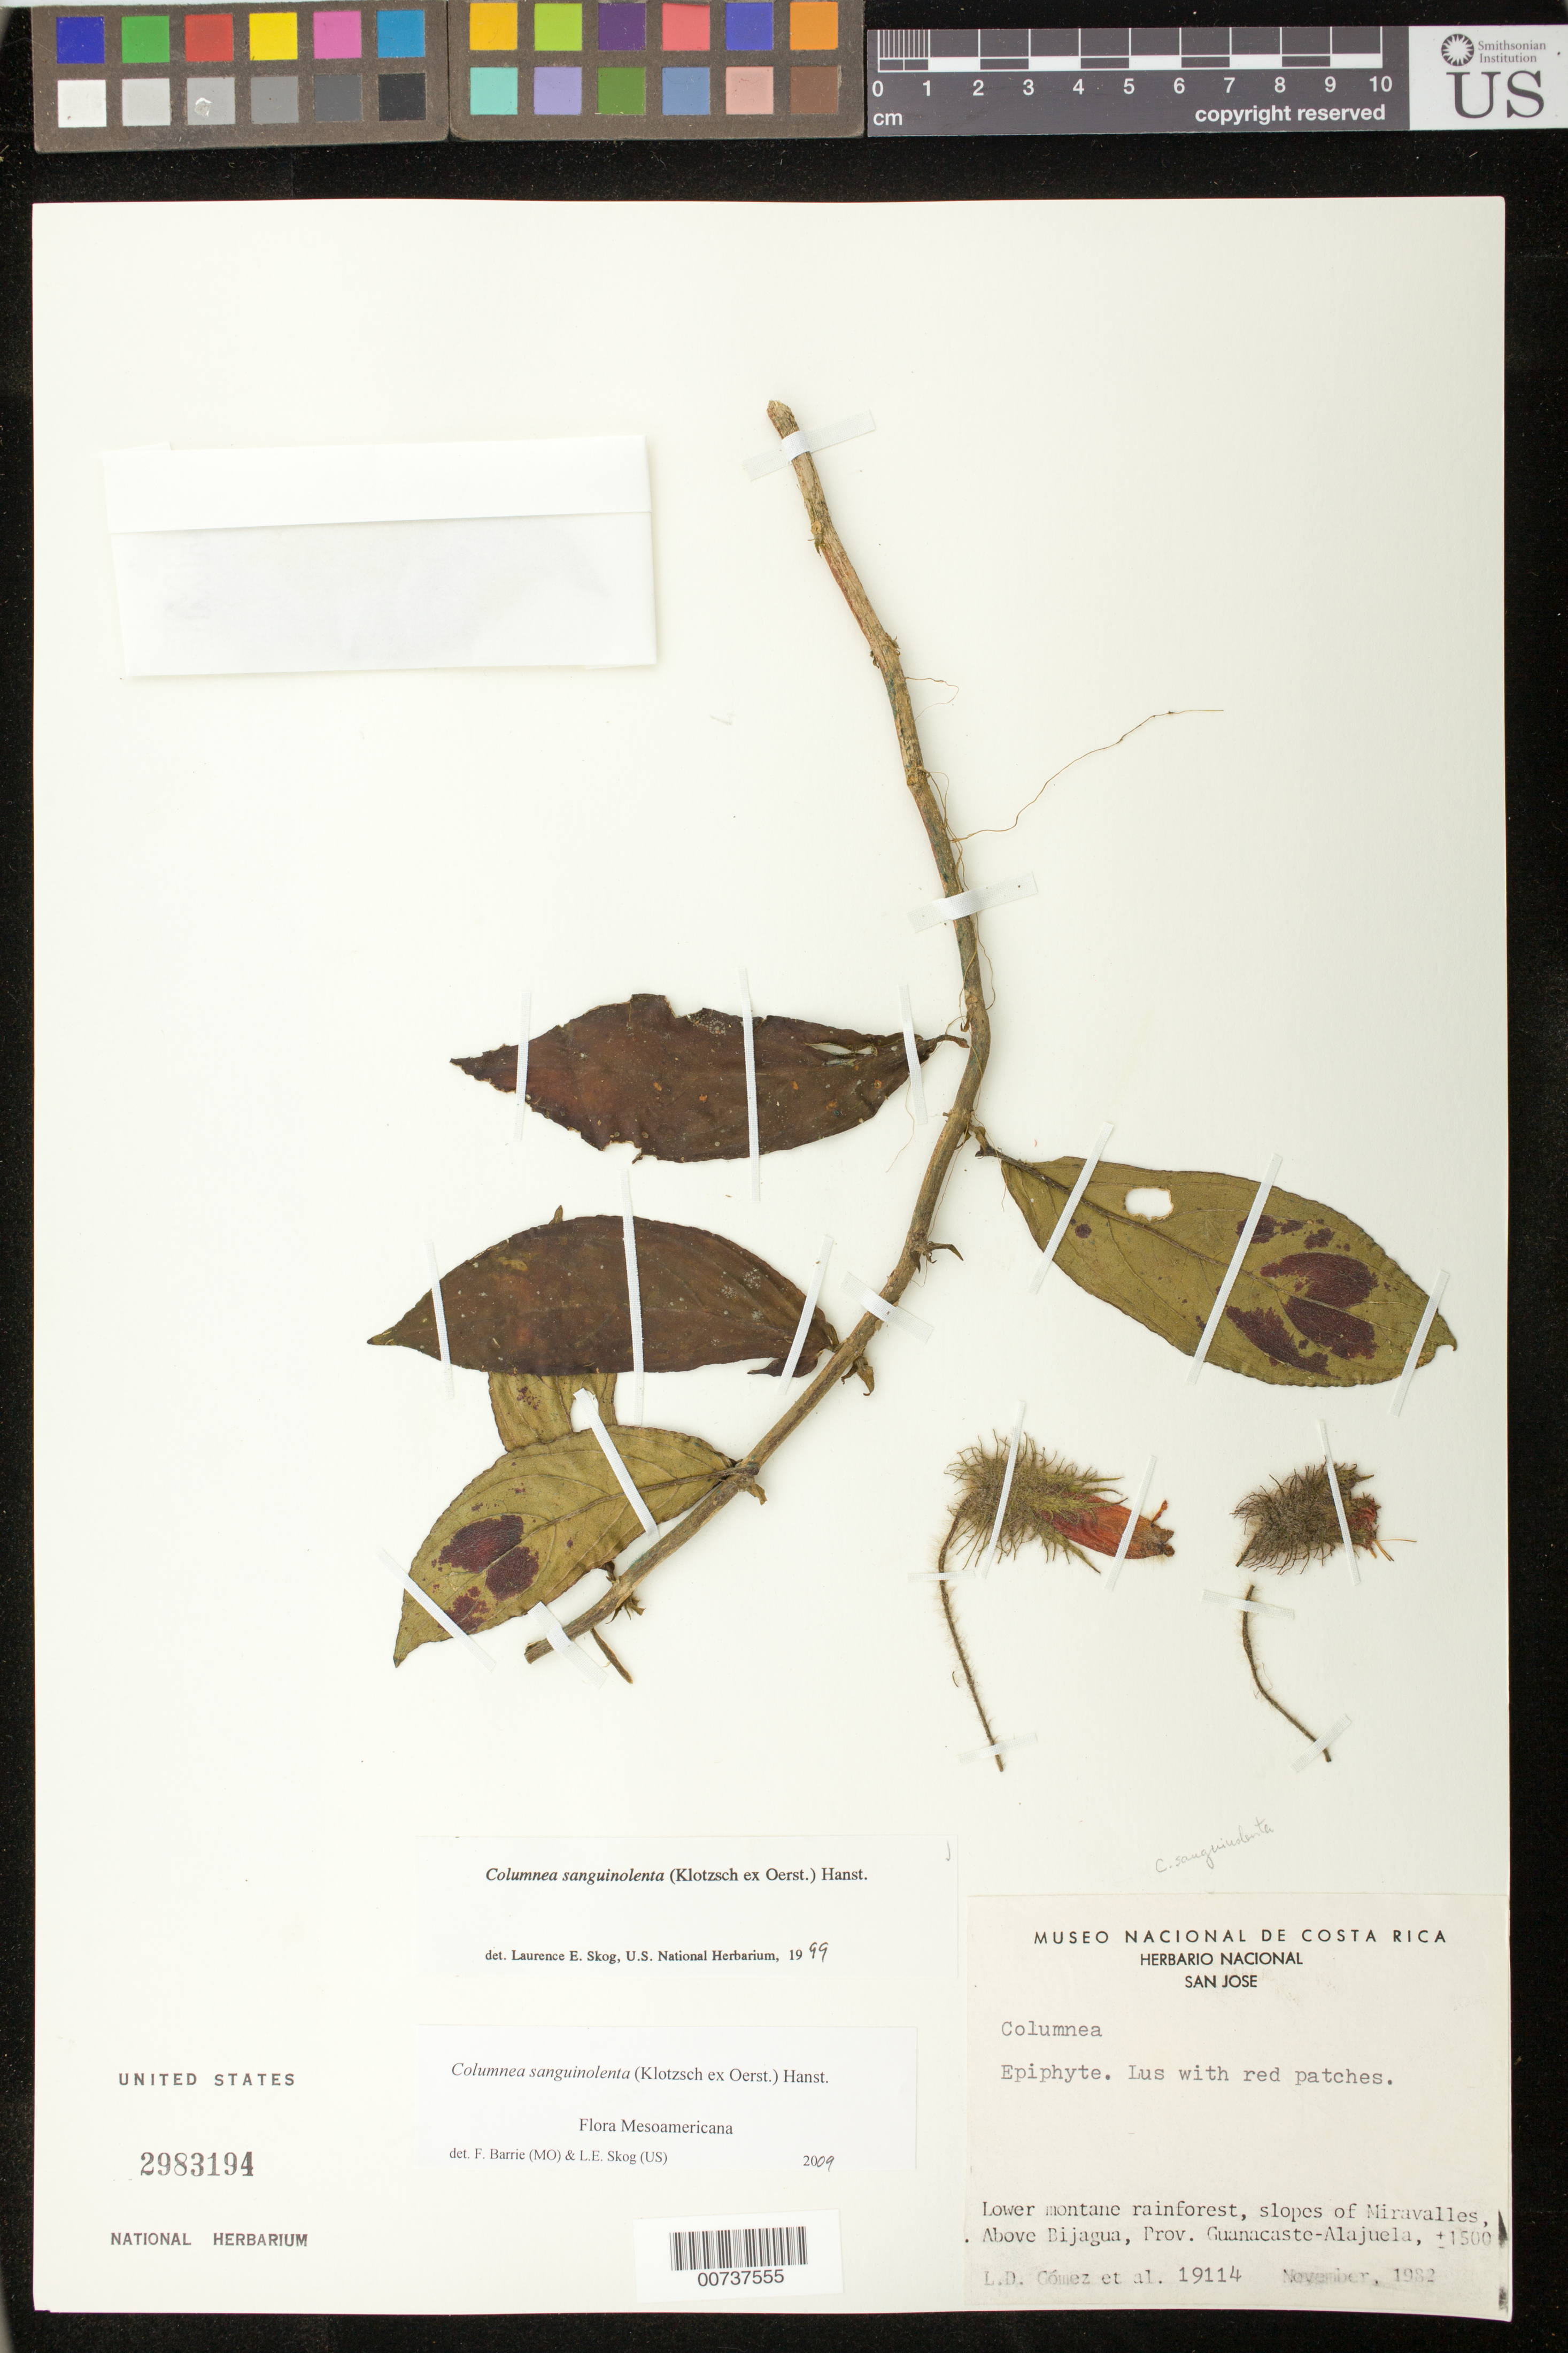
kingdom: Plantae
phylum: Tracheophyta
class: Magnoliopsida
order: Lamiales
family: Gesneriaceae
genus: Columnea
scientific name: Columnea sanguinolenta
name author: (Klotzsch ex Oerst.) Hanst.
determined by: Skog, Laurence E.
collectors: L. D. Gómez & et al.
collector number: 19114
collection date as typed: Nov 1982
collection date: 1982-11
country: Costa Rica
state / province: Alajuela/Guanacaste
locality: Slopes of Miravalles, above Bijagua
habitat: Lower montane rainforest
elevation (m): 1500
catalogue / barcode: US 2983194